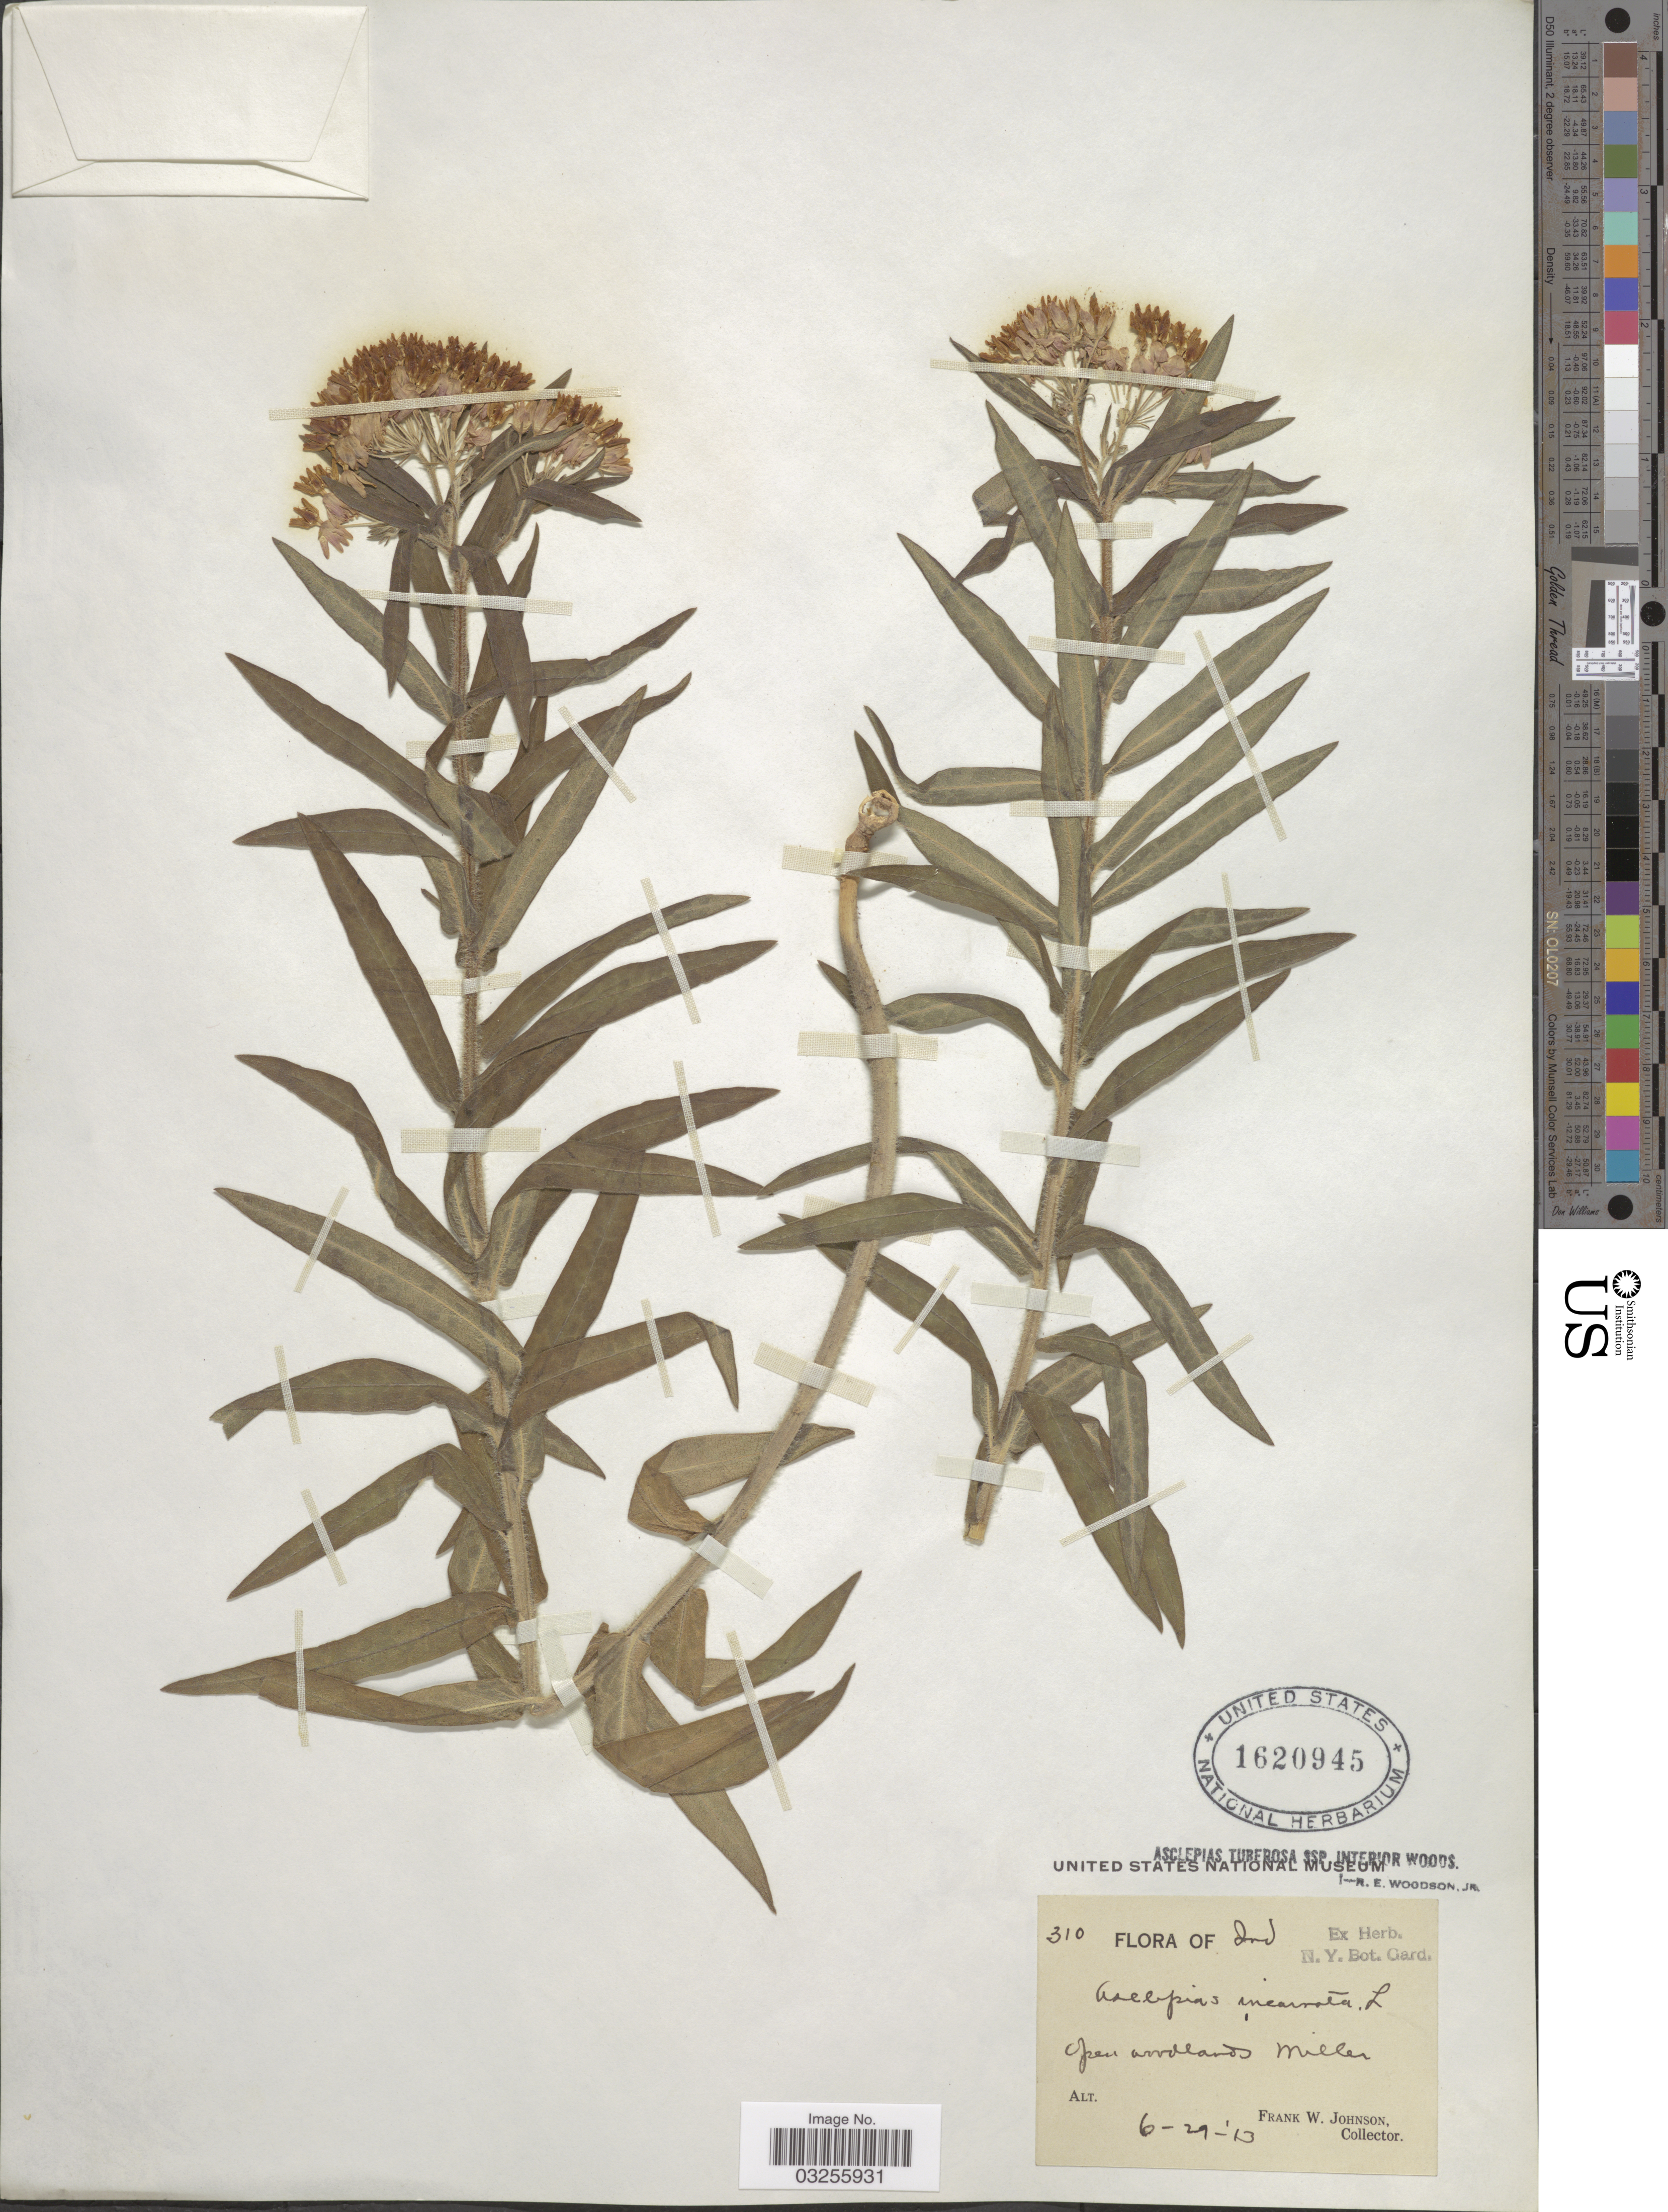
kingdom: Plantae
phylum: Tracheophyta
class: Magnoliopsida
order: Gentianales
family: Apocynaceae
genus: Asclepias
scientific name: Asclepias tuberosa subsp. interior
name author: Woodson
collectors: F. W. Johnson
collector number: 310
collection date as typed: Transcribed d/m/y: 29/6/13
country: United States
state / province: Indiana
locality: Open woodlands Miller.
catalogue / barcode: US 1620945